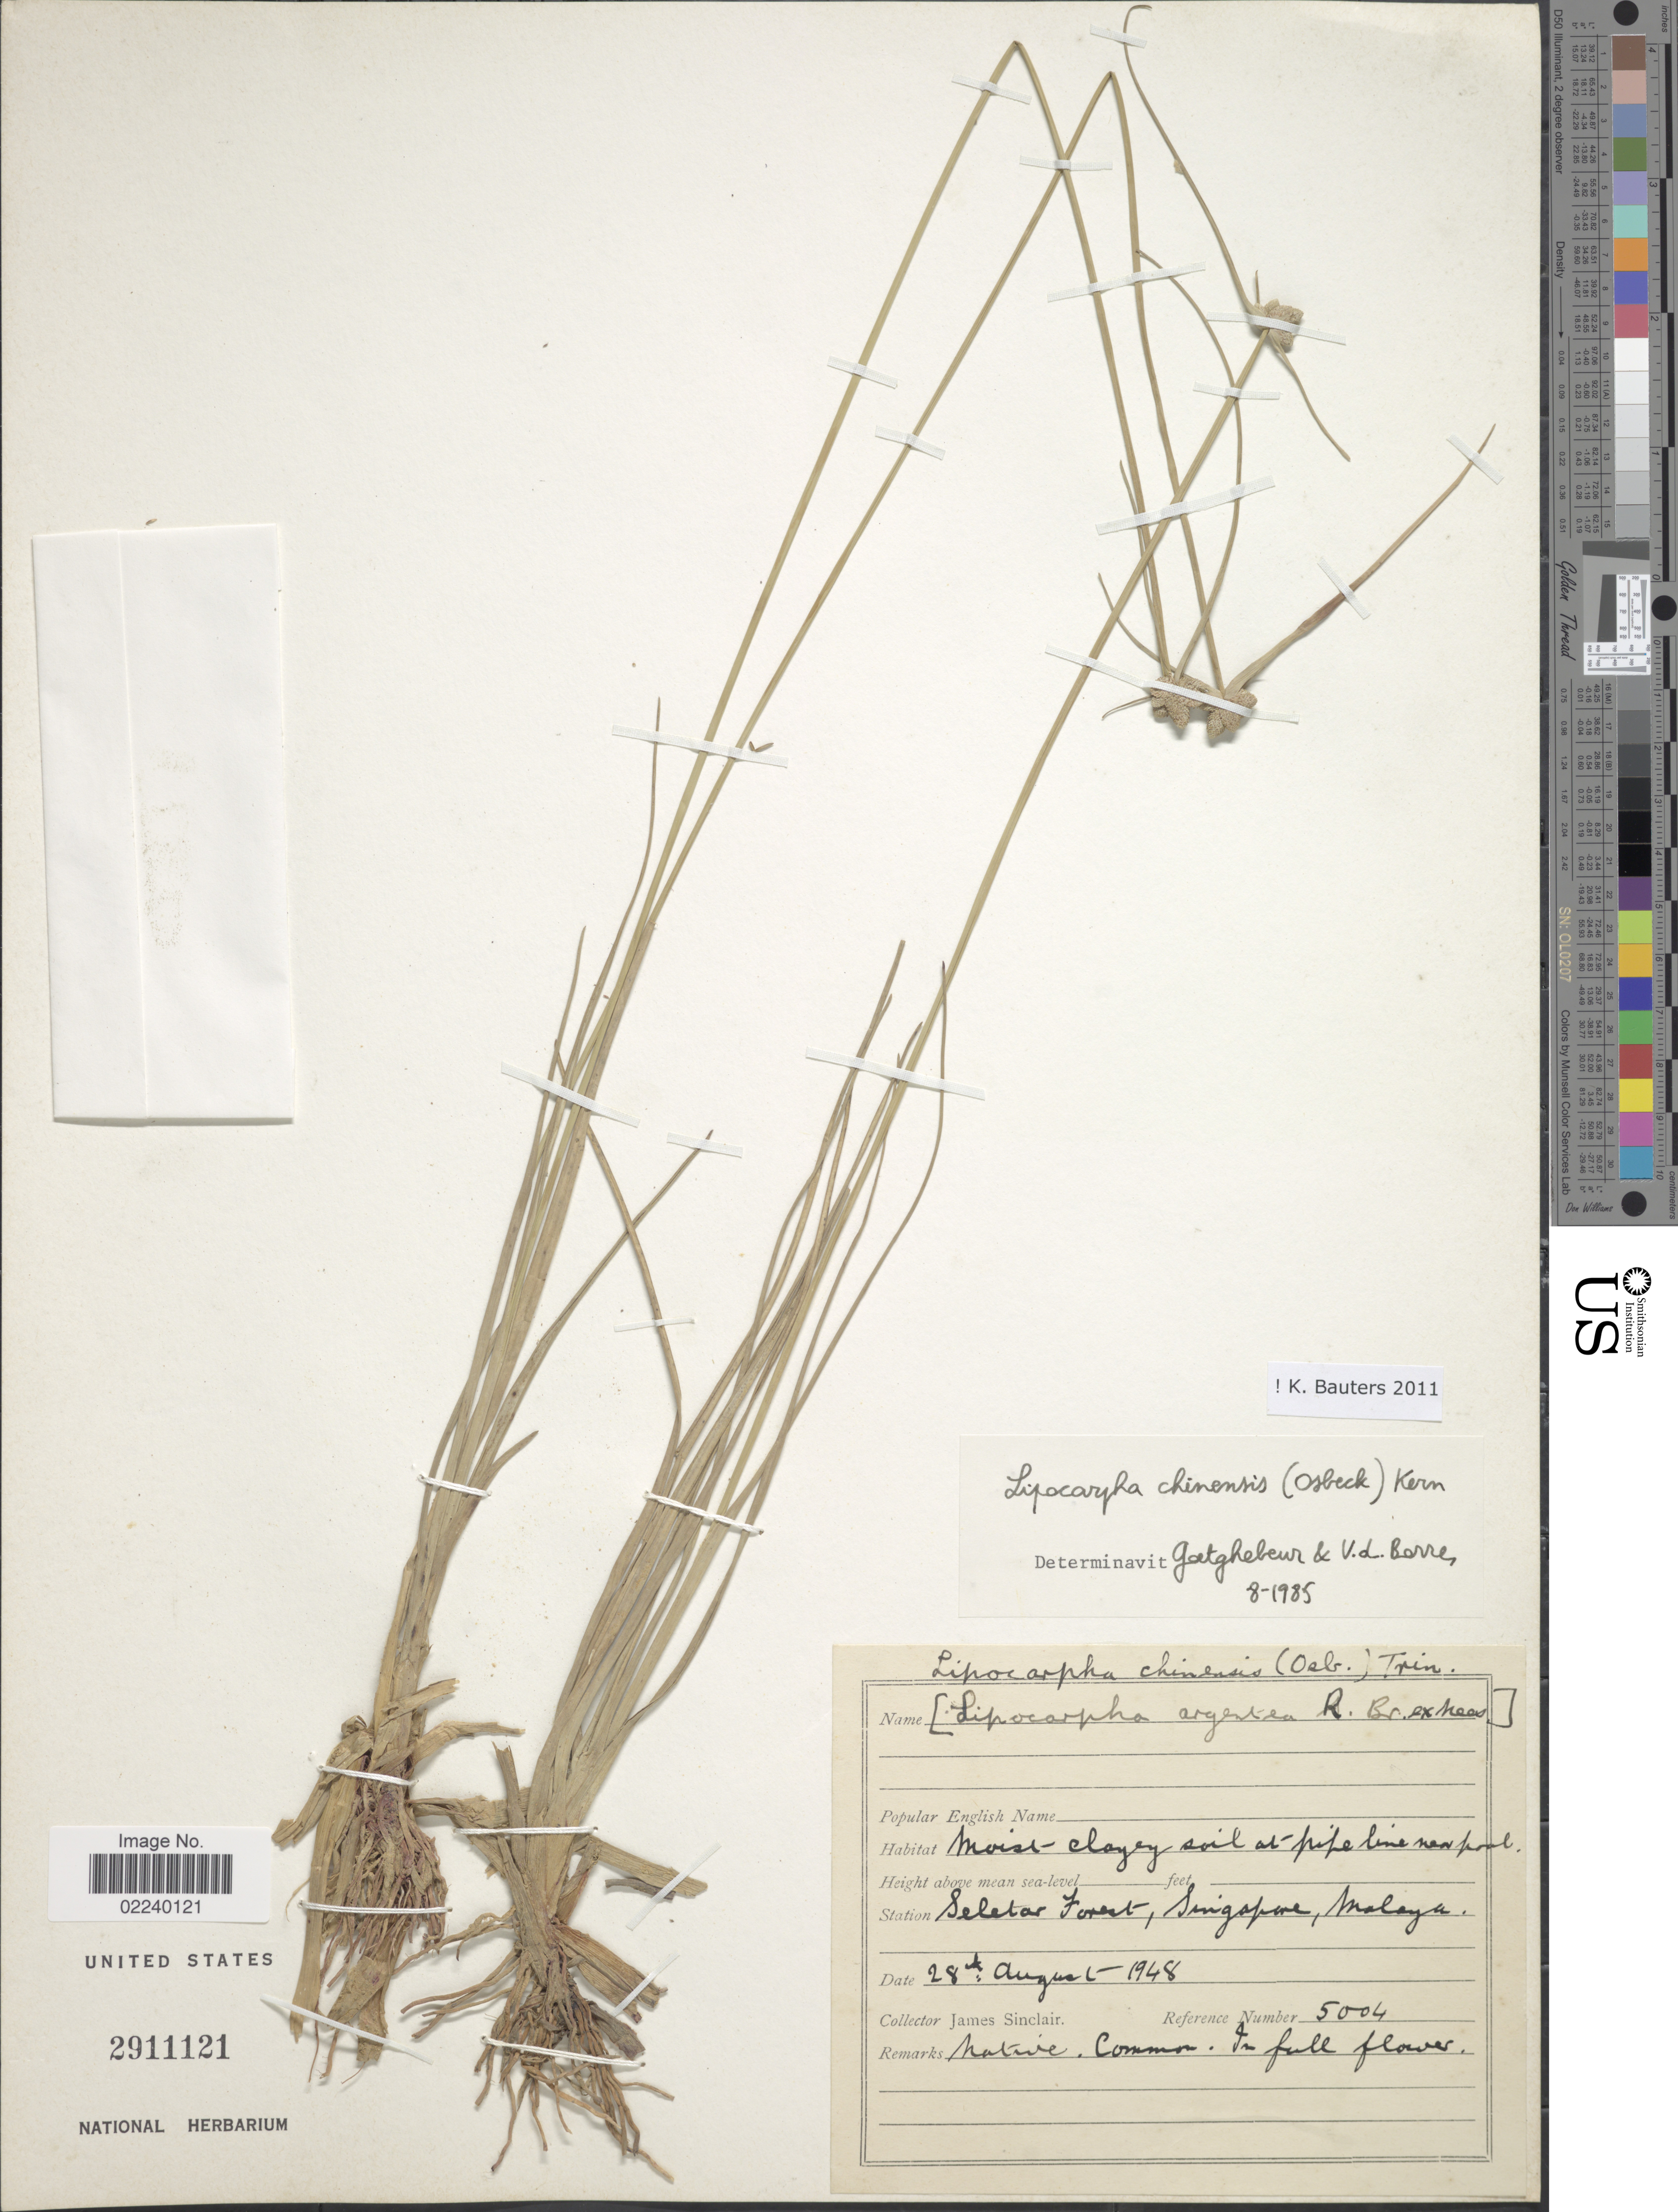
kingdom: Plantae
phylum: Tracheophyta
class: Liliopsida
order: Poales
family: Cyperaceae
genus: Cyperus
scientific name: Cyperus albescens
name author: (Steud.) Larridon & Govaerts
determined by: Strong, M. T., (US), Smithsonian Institution - National Museum of Natural History (UNITED STATES)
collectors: J. Sinclair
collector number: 5004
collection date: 1948-08-28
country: Singapore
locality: Seletar Forest, Singapore, Malaya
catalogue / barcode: US 2911121